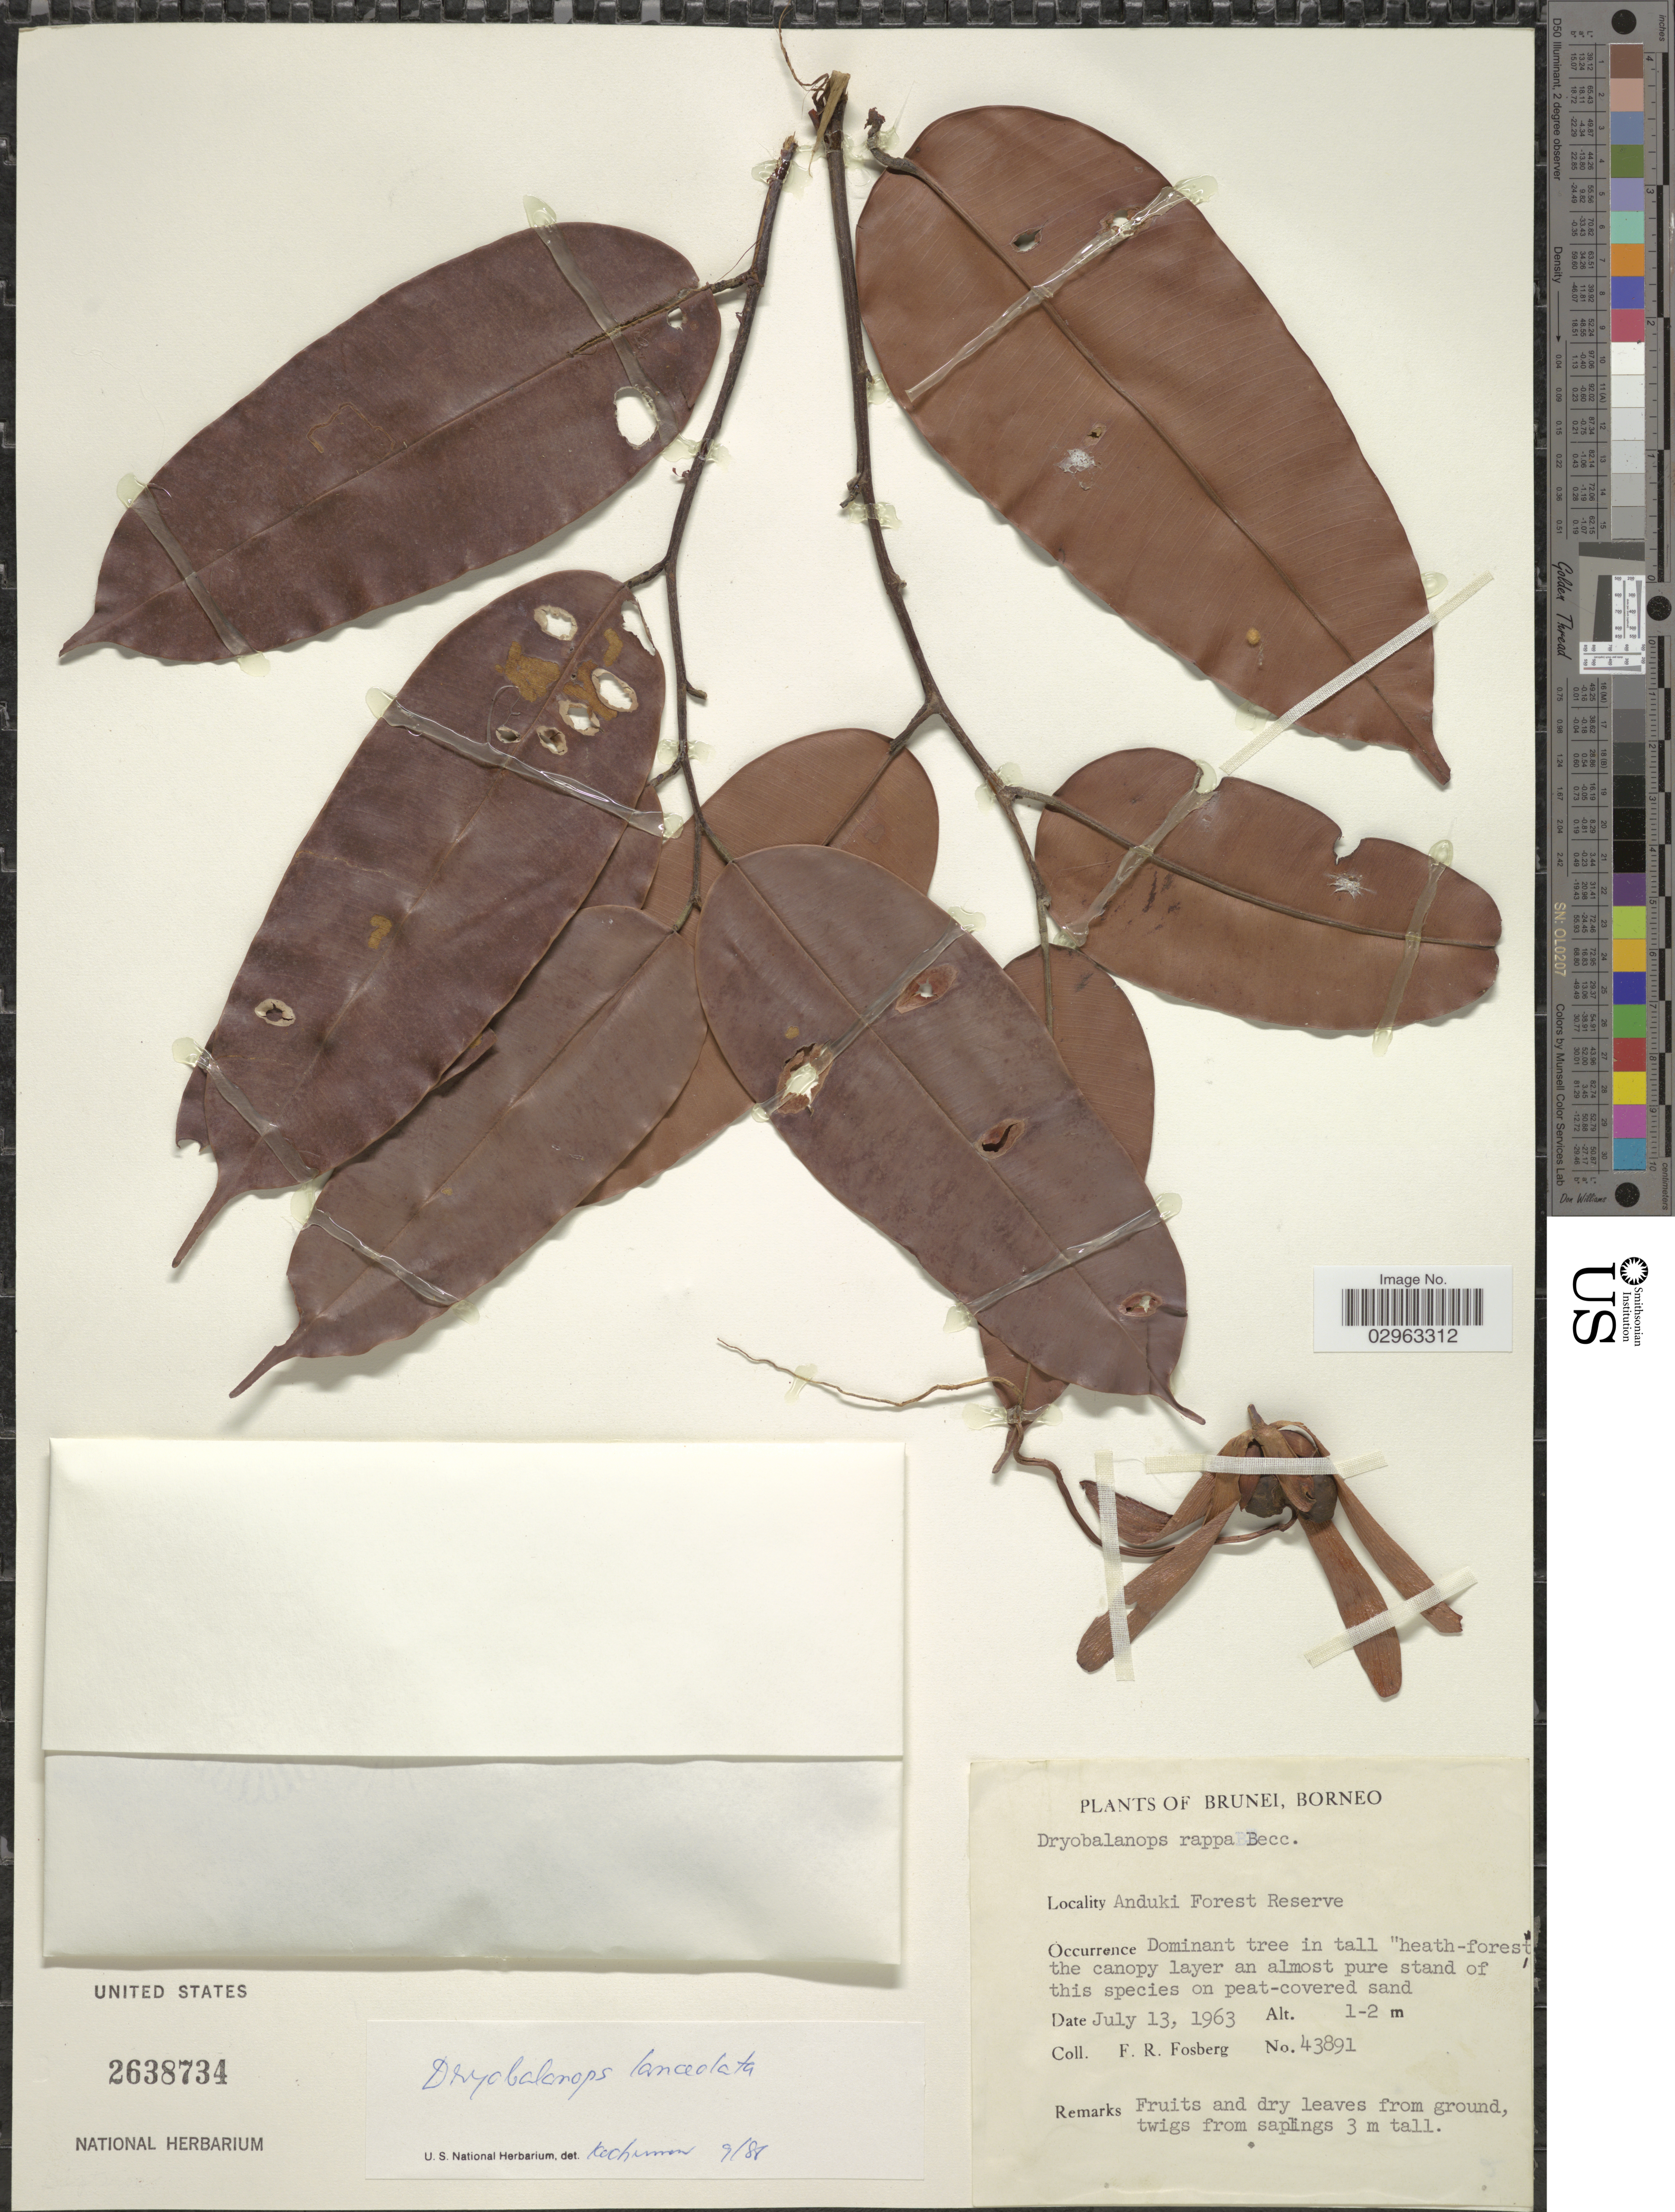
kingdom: Plantae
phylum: Tracheophyta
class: Magnoliopsida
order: Malvales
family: Dipterocarpaceae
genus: Dryobalanops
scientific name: Dryobalanops lanceolata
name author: Burck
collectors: F. R. Fosberg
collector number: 43891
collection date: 1963-07-13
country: Brunei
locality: Brunei, Borneo, Anduki Forest Reserve.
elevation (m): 1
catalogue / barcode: US 2638734